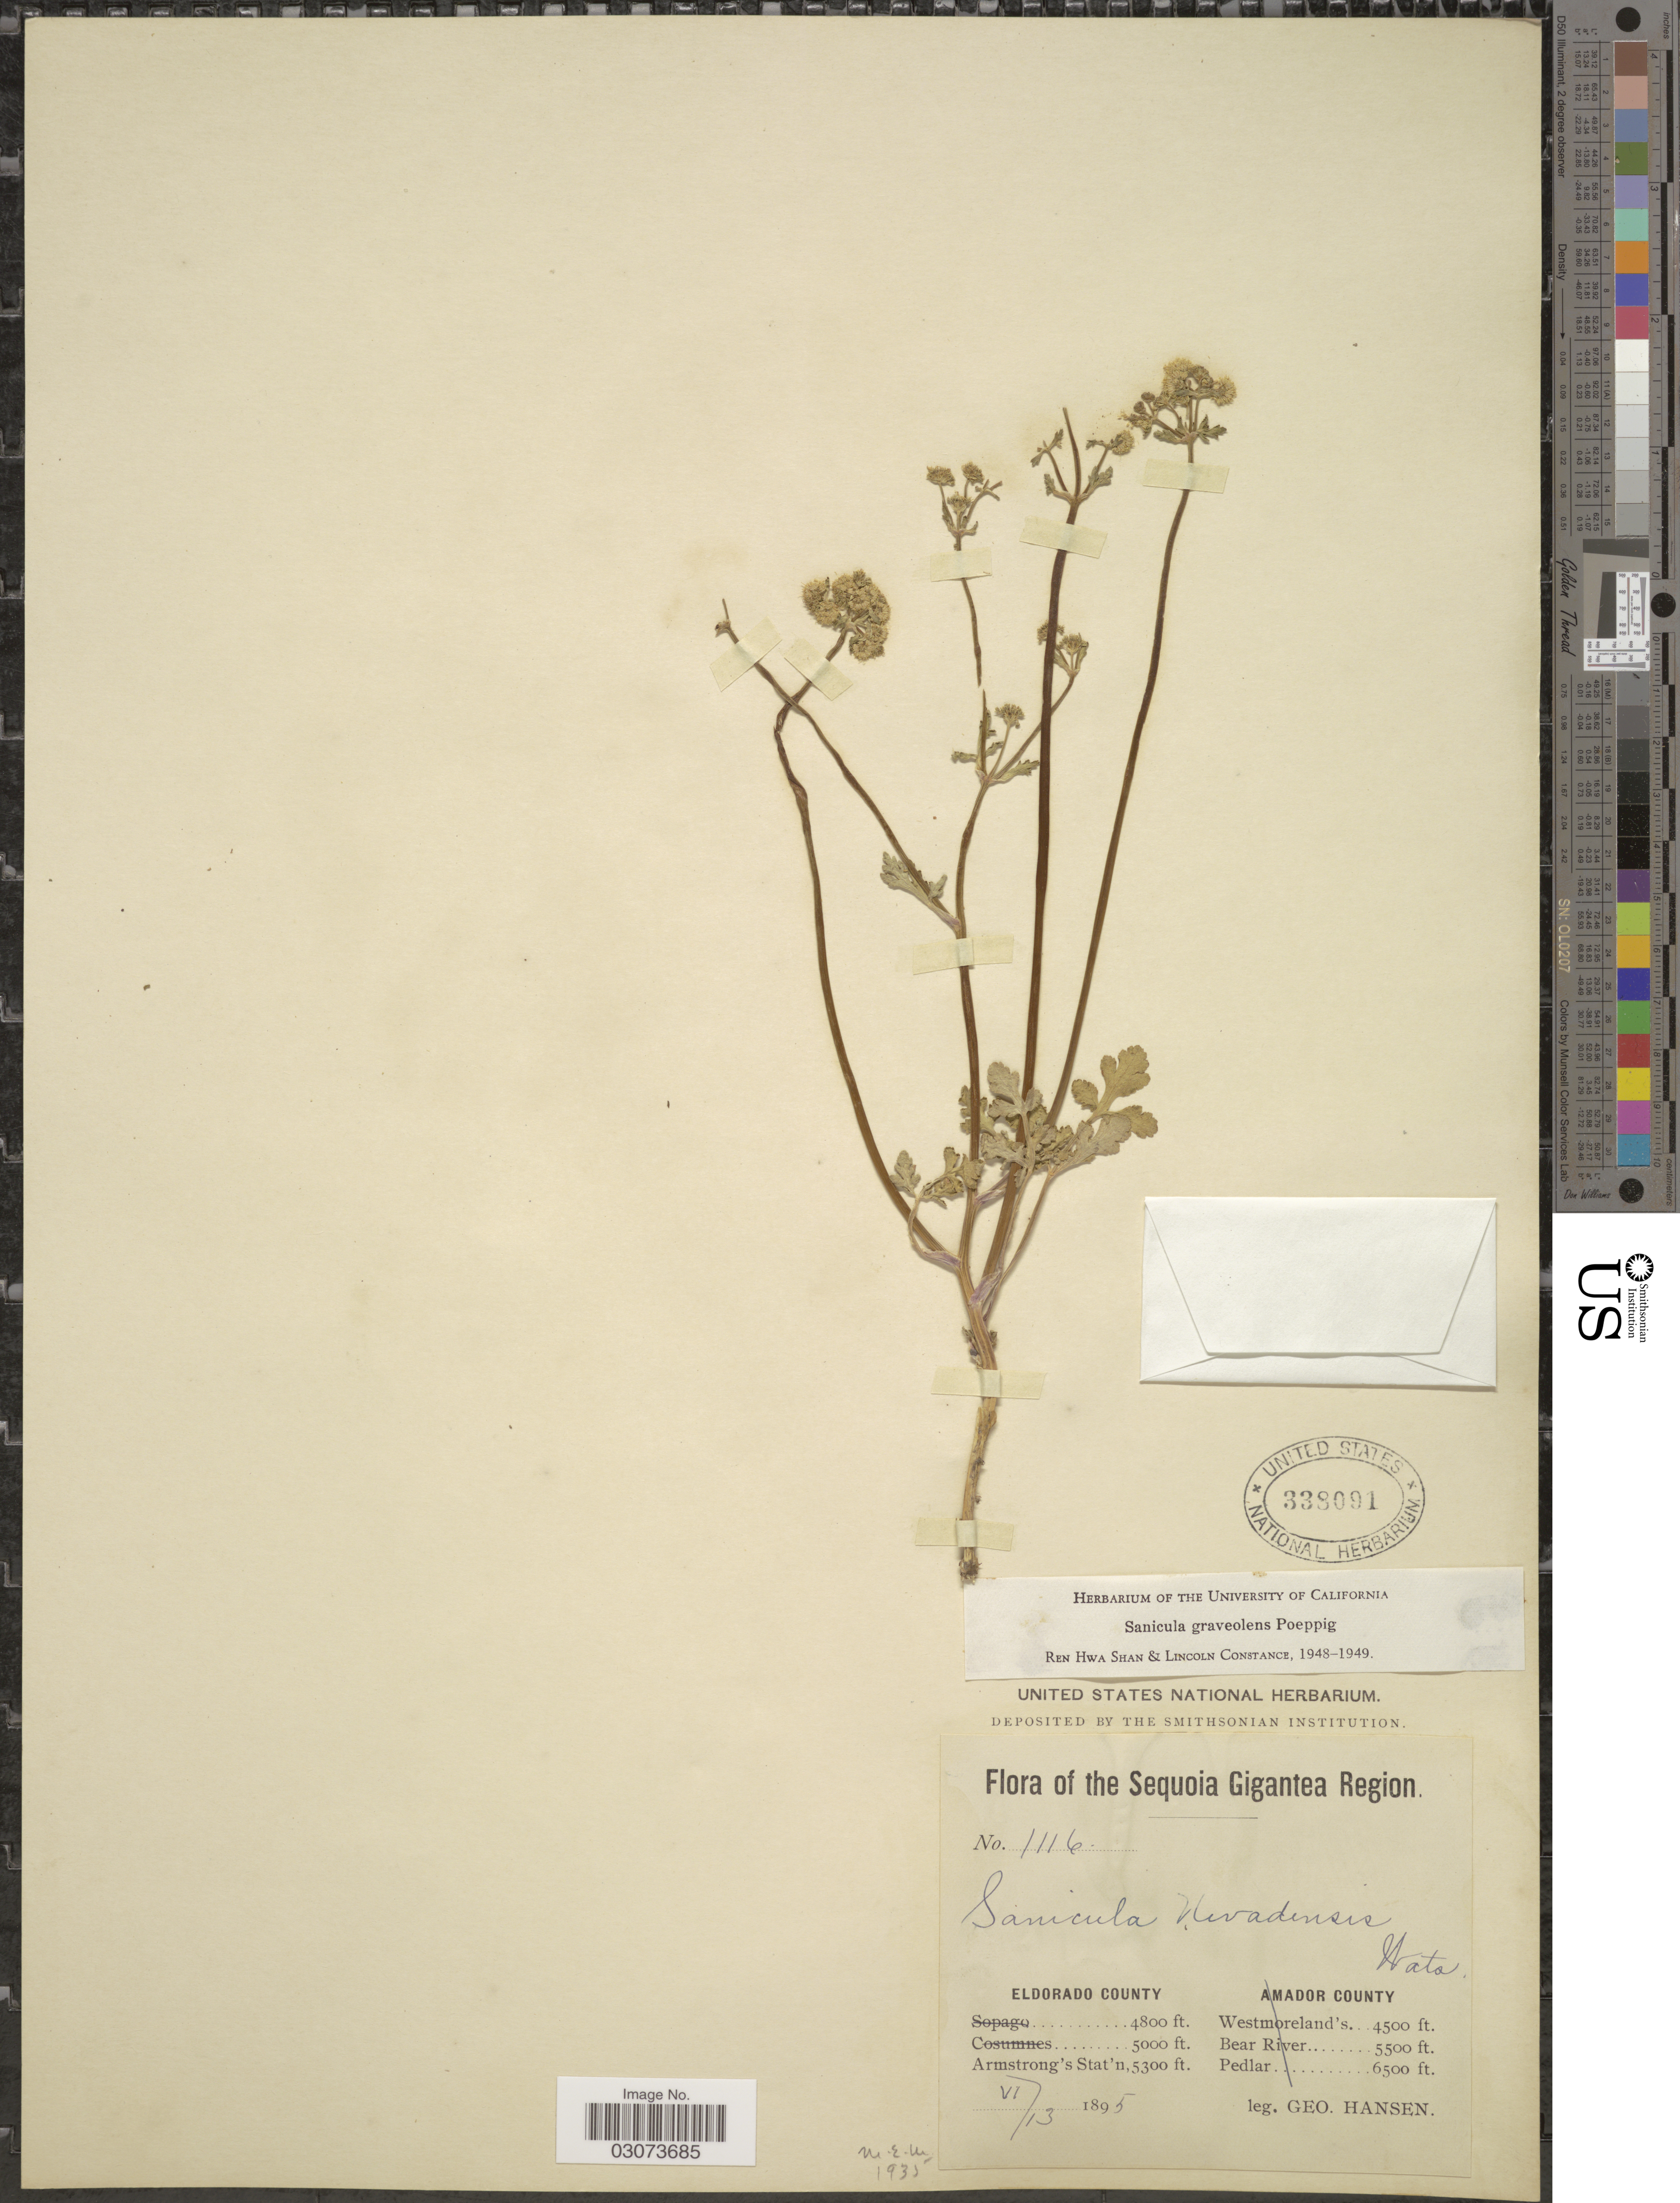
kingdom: Plantae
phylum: Tracheophyta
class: Magnoliopsida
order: Apiales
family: Apiaceae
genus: Sanicula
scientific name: Sanicula graveolens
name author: Poepp. ex DC.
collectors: G. Hansen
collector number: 1116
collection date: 1895-06-13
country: United States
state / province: California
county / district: El Dorado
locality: Sequoia Gigantea Region. Eldorado County. Armstrong's Stat'n.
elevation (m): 1615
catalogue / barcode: US 338091